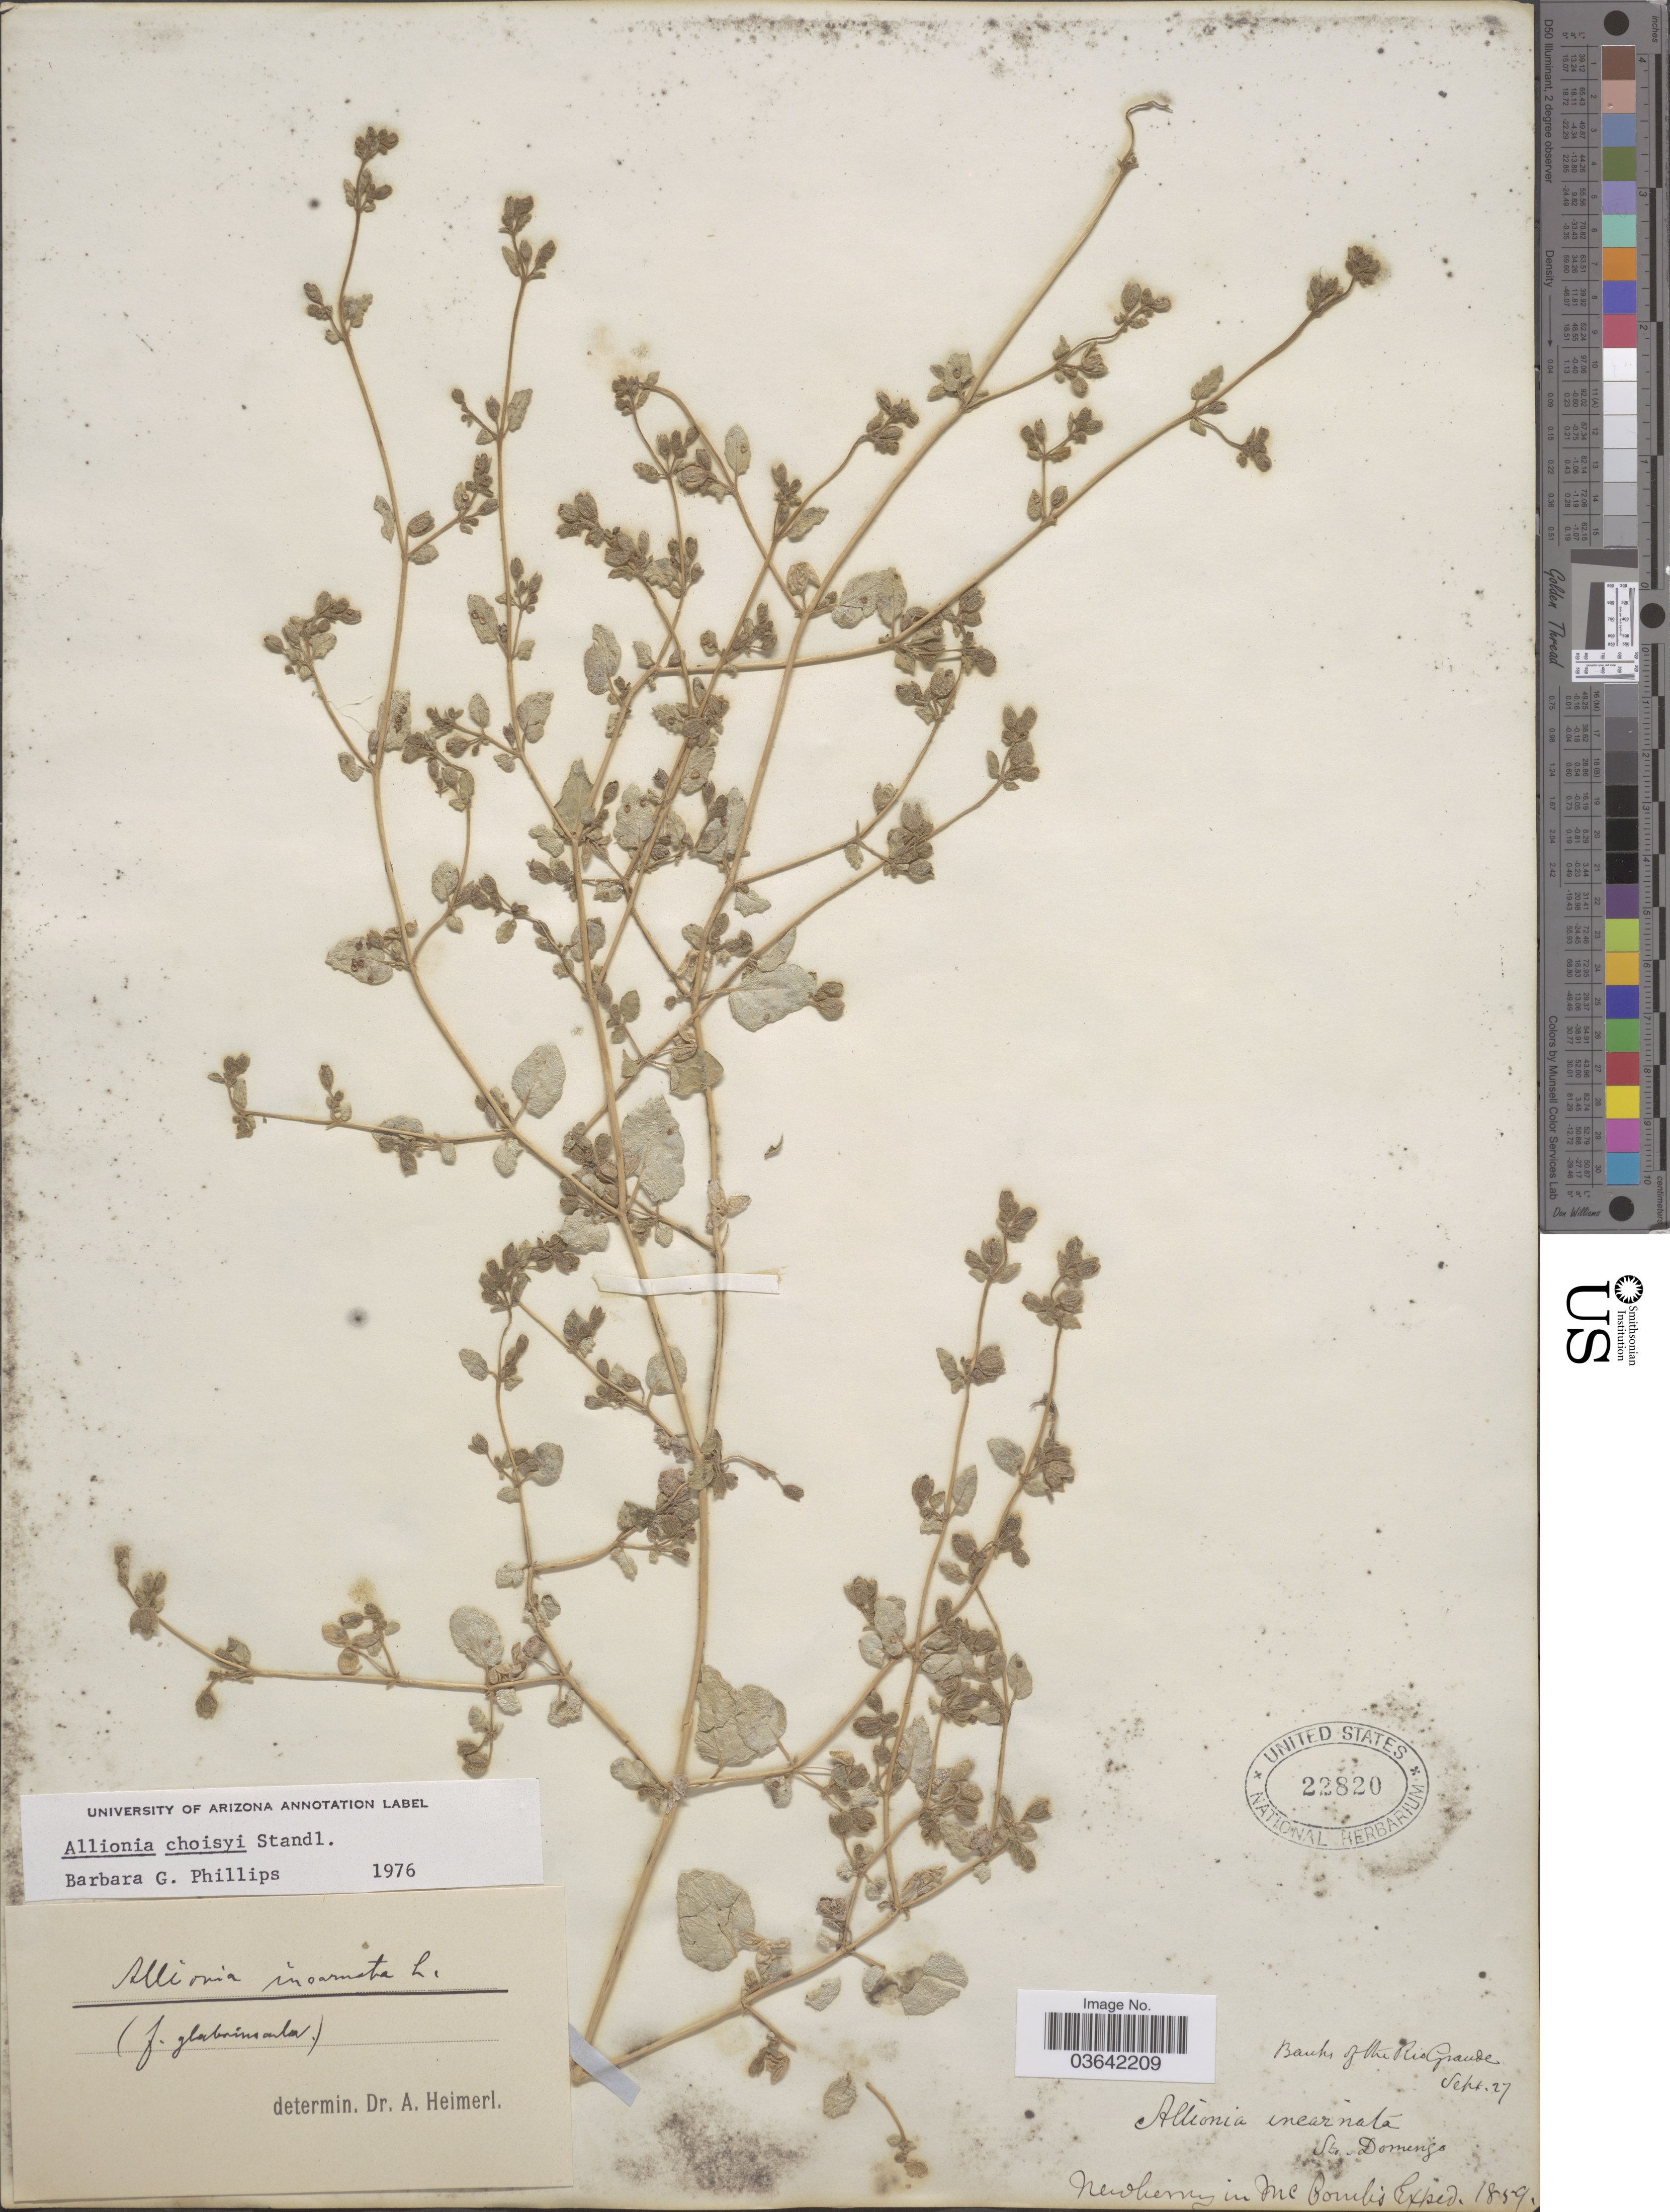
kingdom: Plantae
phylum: Tracheophyta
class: Magnoliopsida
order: Caryophyllales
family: Nyctaginaceae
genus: Allionia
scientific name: Allionia choisyi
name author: Standl.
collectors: McCombs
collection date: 1859-09-27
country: United States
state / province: New Mexico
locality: Banks of the Rio Grande. Sta. Domingo.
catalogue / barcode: US 22820